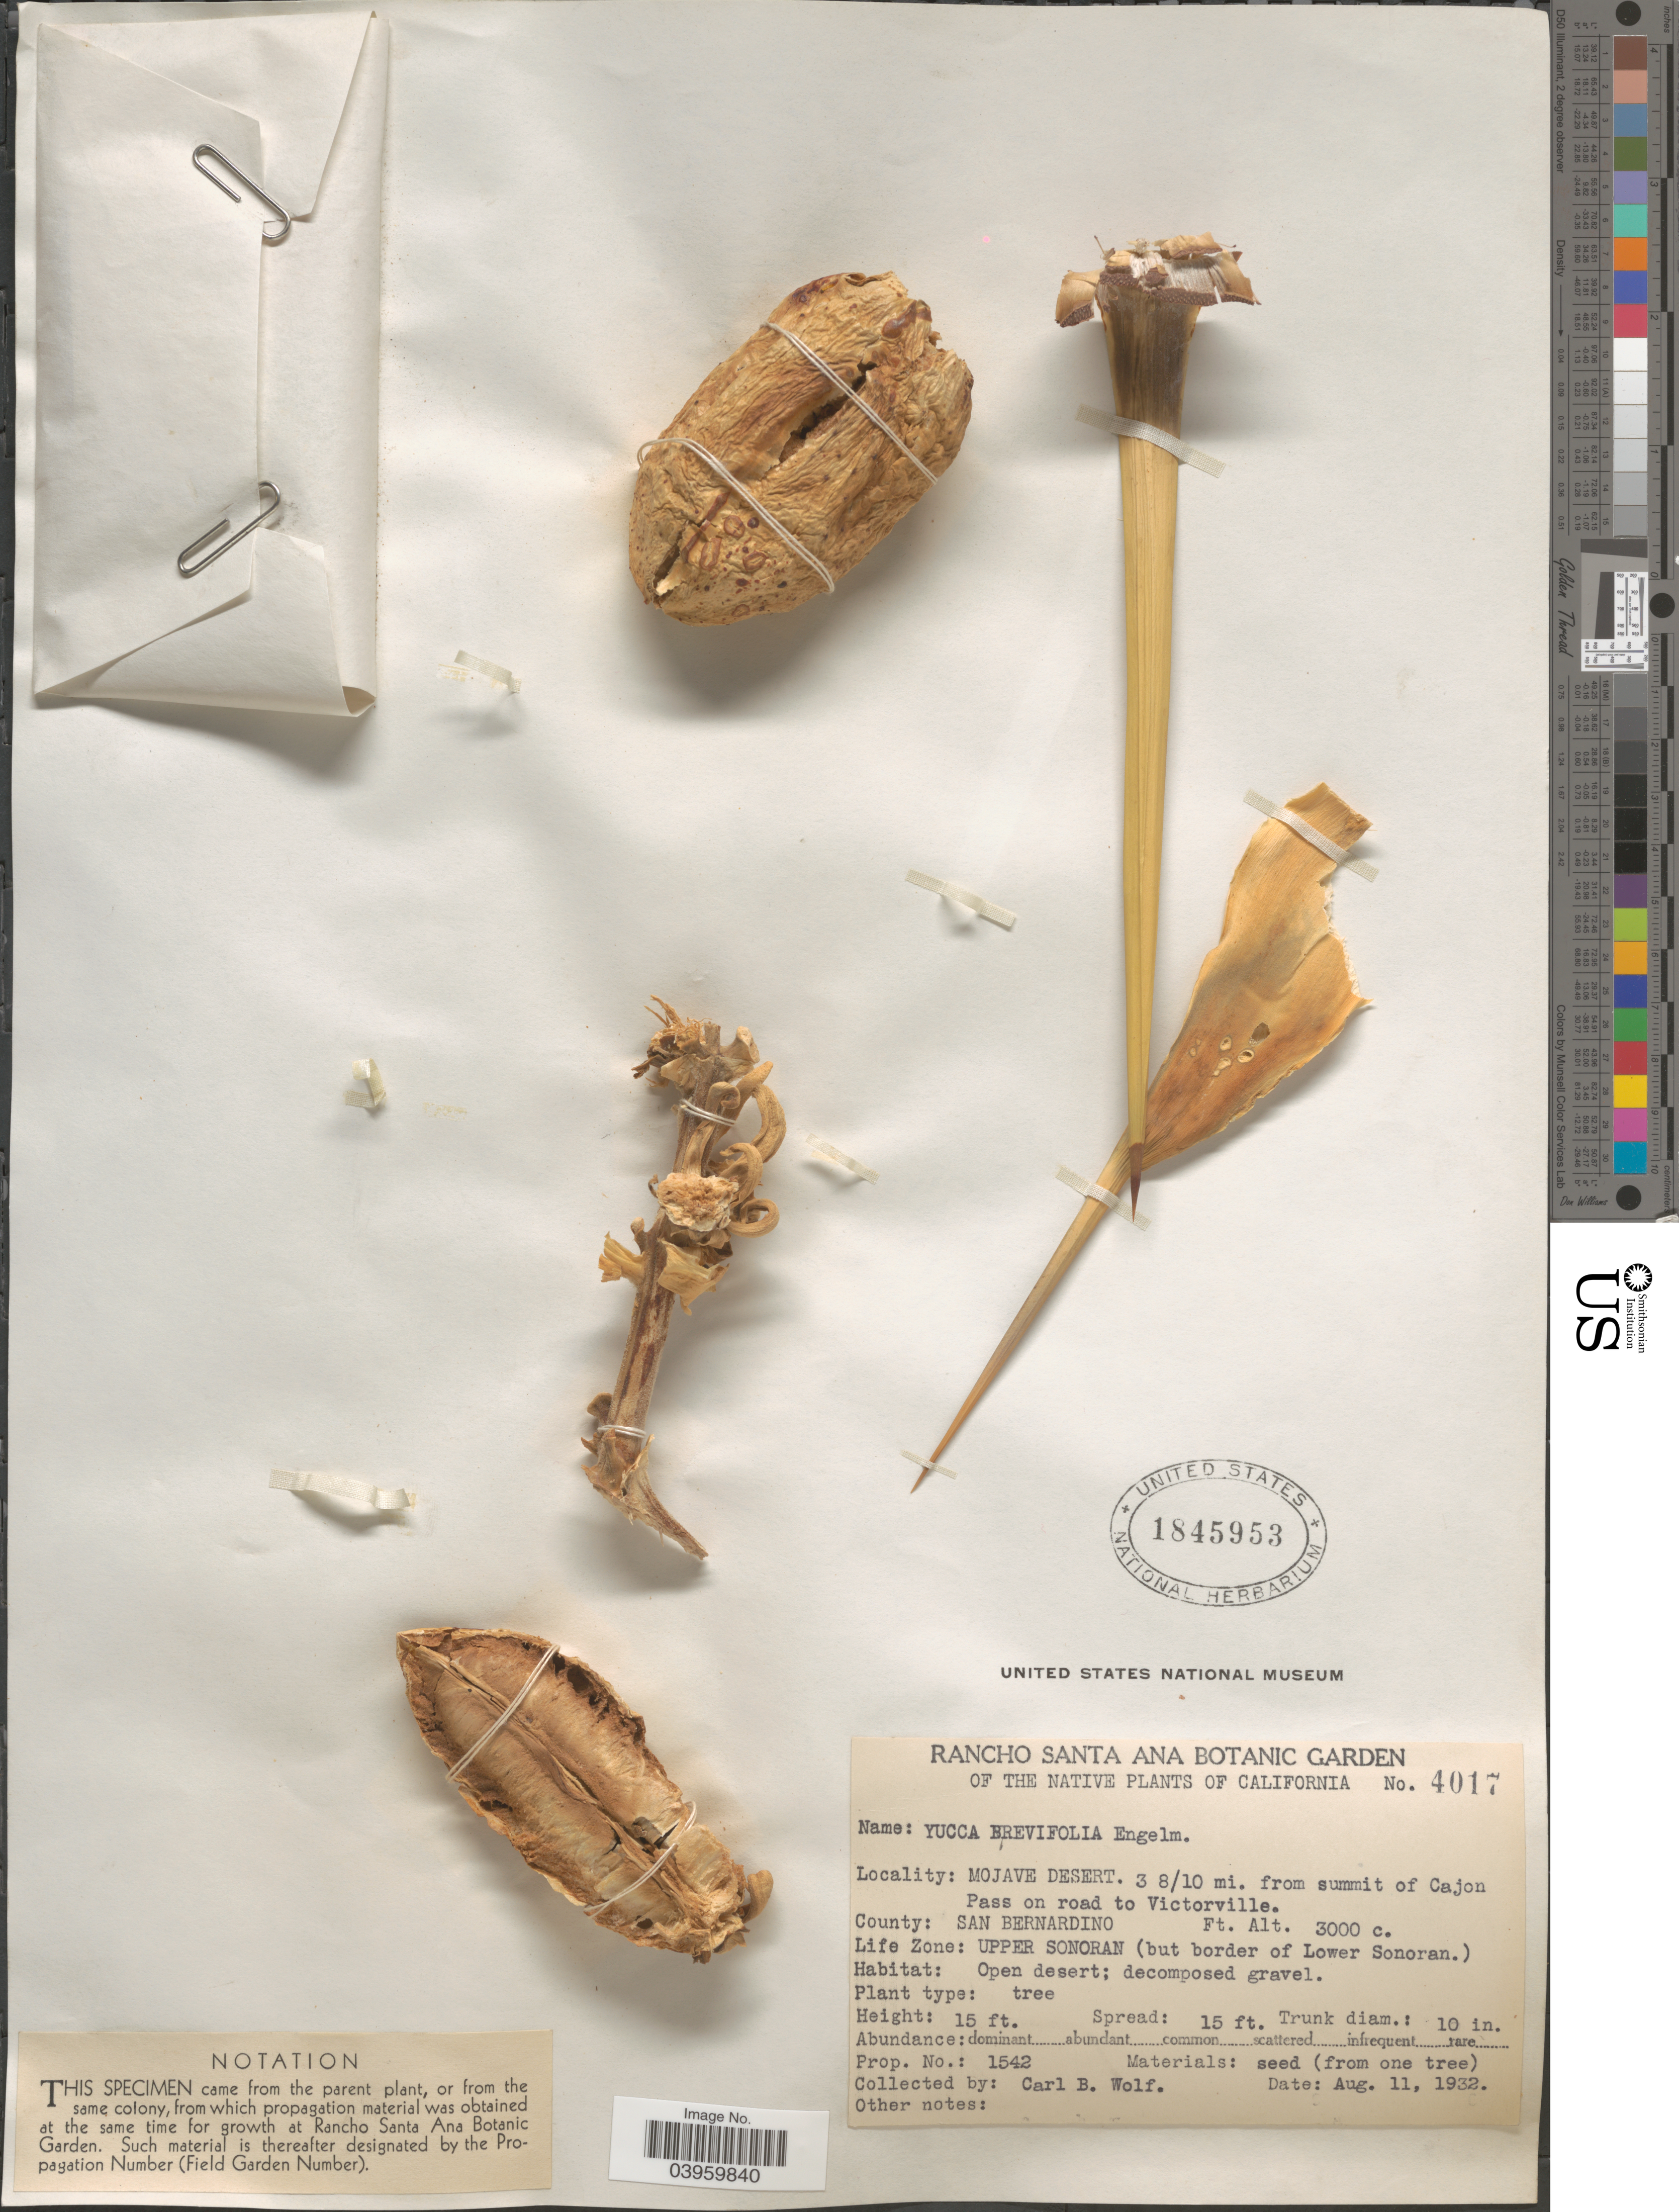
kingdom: Plantae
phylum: Tracheophyta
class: Liliopsida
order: Asparagales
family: Asparagaceae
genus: Yucca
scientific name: Yucca brevifolia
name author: Englem.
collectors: C. B. Wolf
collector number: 4017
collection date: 1932-08-11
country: United States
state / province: California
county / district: San Bernardino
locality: Mojave Desert. 3 8/10 mi. from summit of Cajon Pass on road to Victorville. County: San Bernardino. Life Zone: Upper Sonoran (but border of Lower Sonoran).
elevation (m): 914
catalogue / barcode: US 1845953